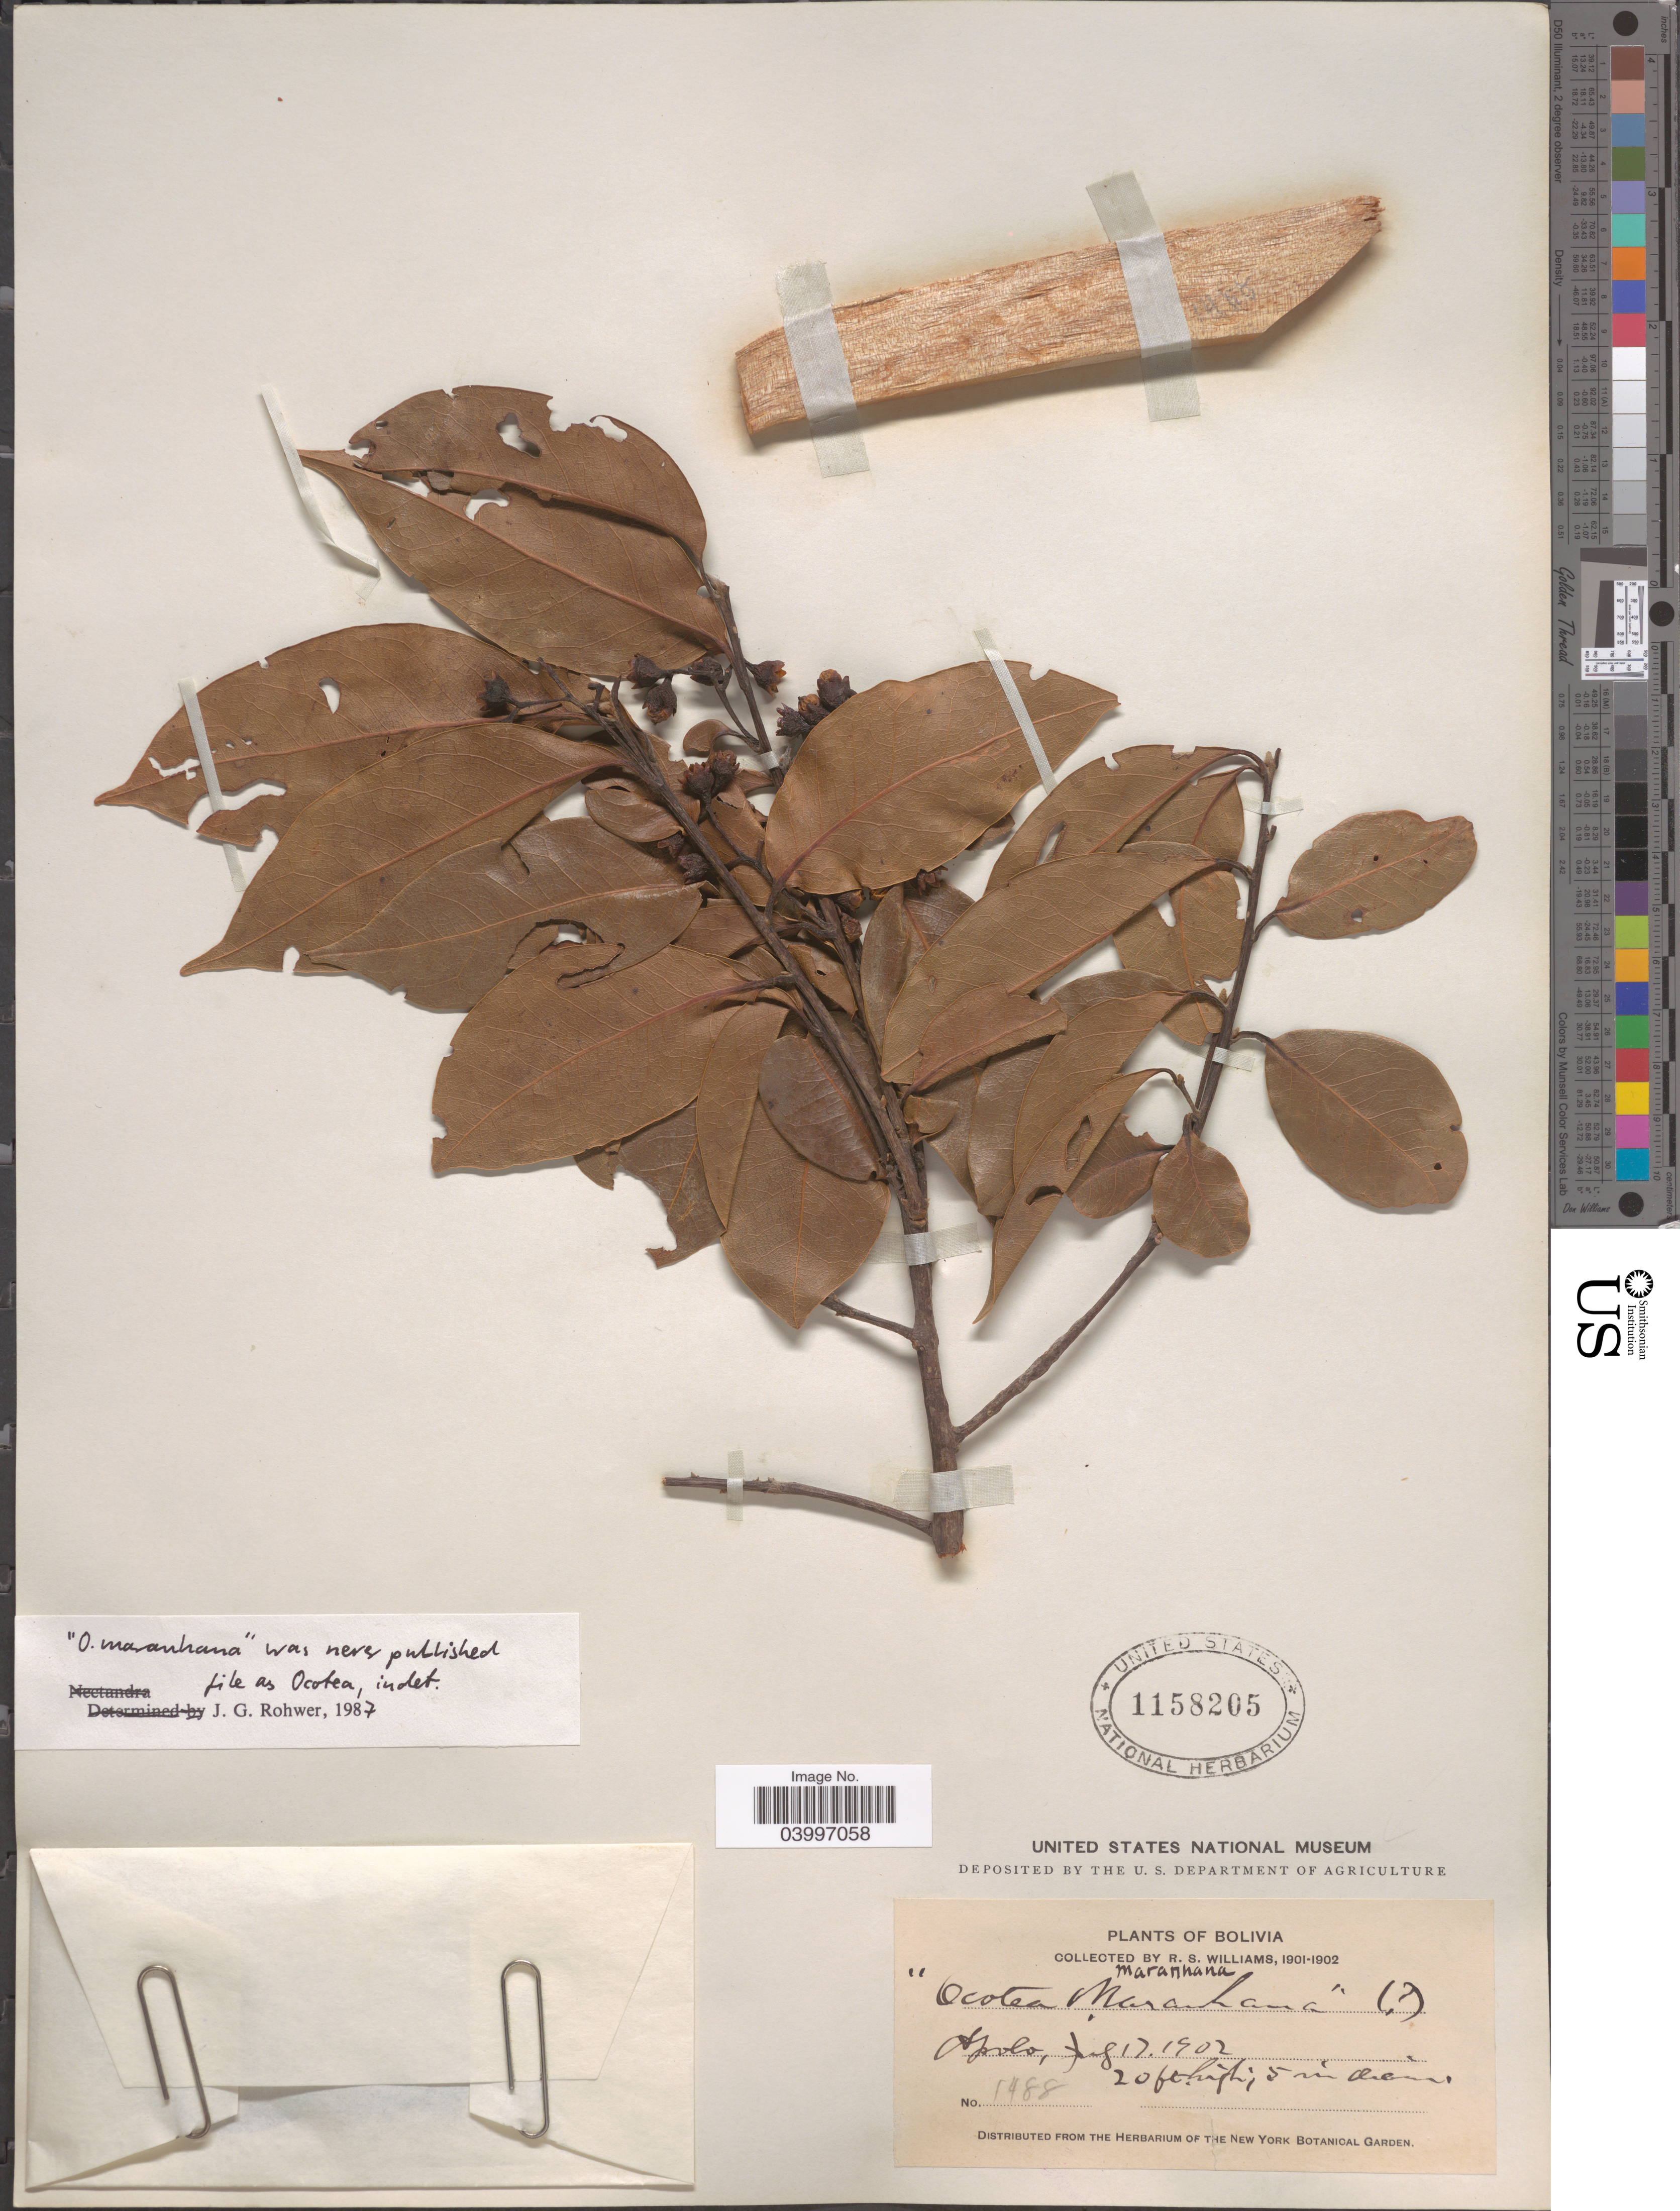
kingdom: Plantae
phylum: Tracheophyta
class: Magnoliopsida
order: Laurales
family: Lauraceae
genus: Ocotea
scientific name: Ocotea sp.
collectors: R. S. Williams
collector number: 1488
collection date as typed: Jul. 17, 1902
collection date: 1902-07-17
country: Bolivia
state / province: La Paz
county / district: Franz Tamayo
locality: Apolo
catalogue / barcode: US 1158205